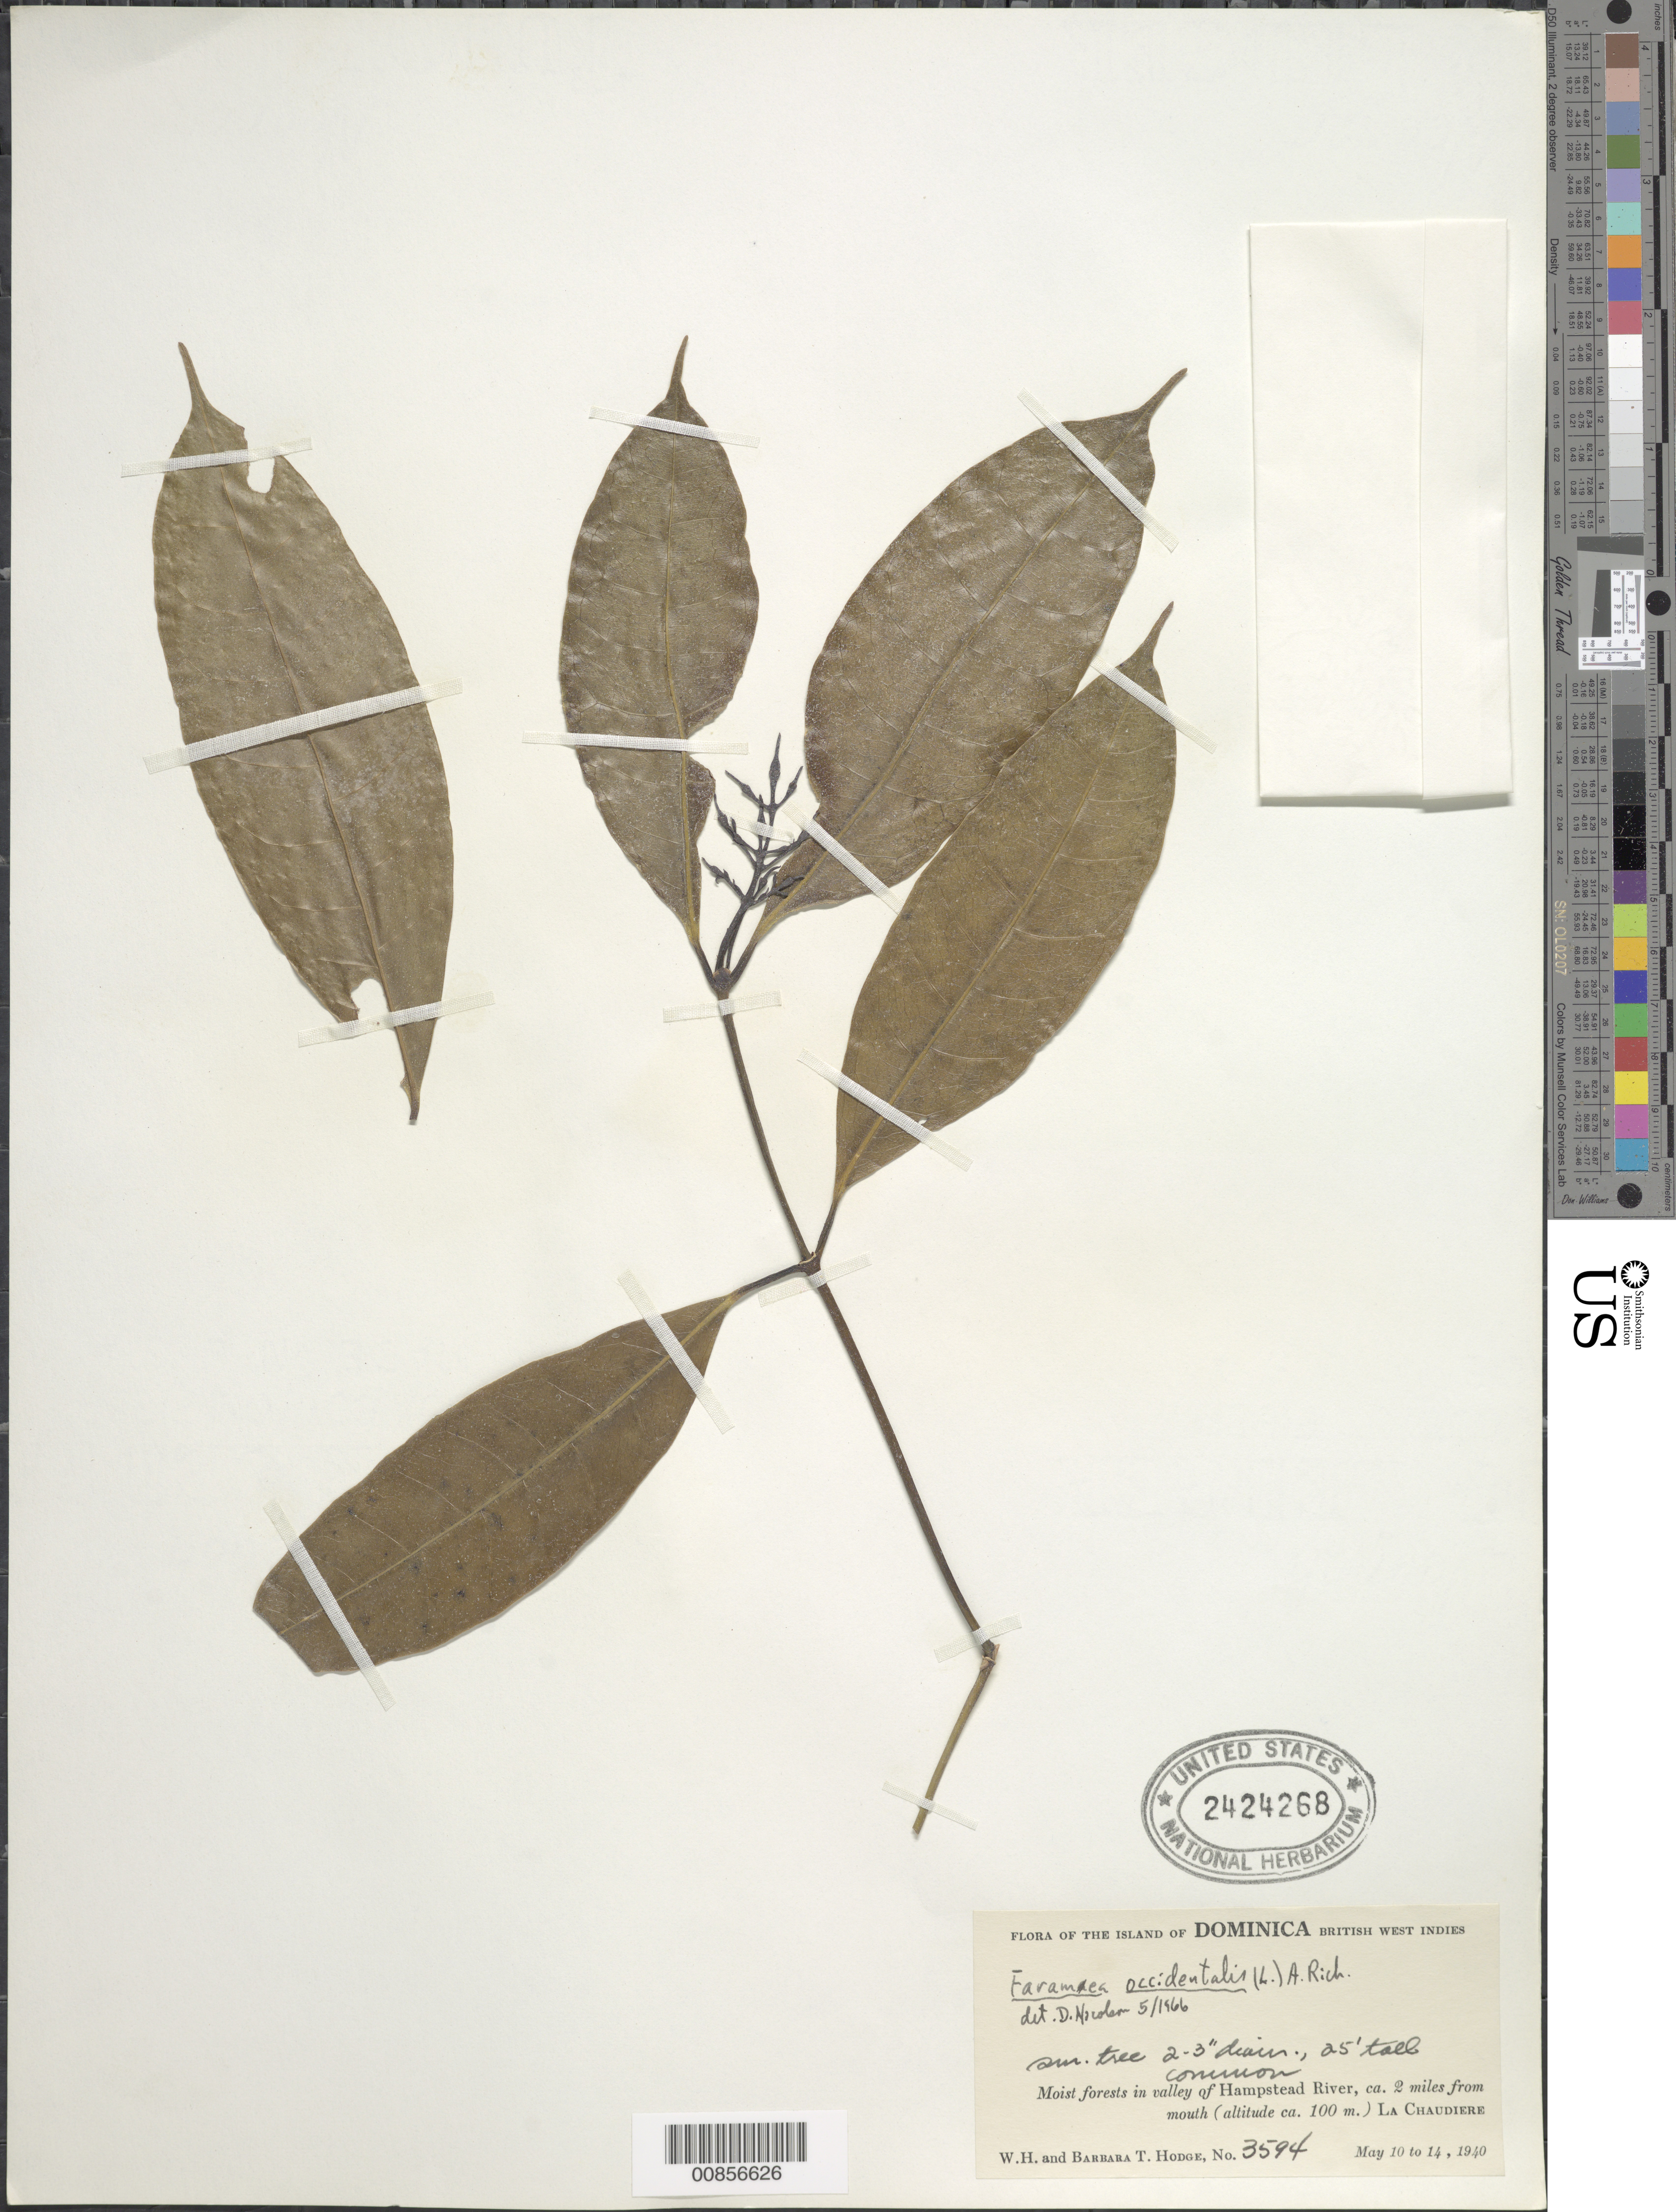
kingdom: Plantae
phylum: Tracheophyta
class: Magnoliopsida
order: Gentianales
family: Rubiaceae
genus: Faramea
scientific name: Faramea occidentalis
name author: (L.) A. Rich.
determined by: Nicolson, Dan H.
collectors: W. Hodge & B. Hodge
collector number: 3594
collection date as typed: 10 May 1940 to 14 May 1940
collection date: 1940-05-10/1940-05-14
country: Dominica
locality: Vakkey of Hampstead River, ca. 2 miles from mouth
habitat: Moist forests in vally near river mouth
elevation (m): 100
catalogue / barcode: US 2424268